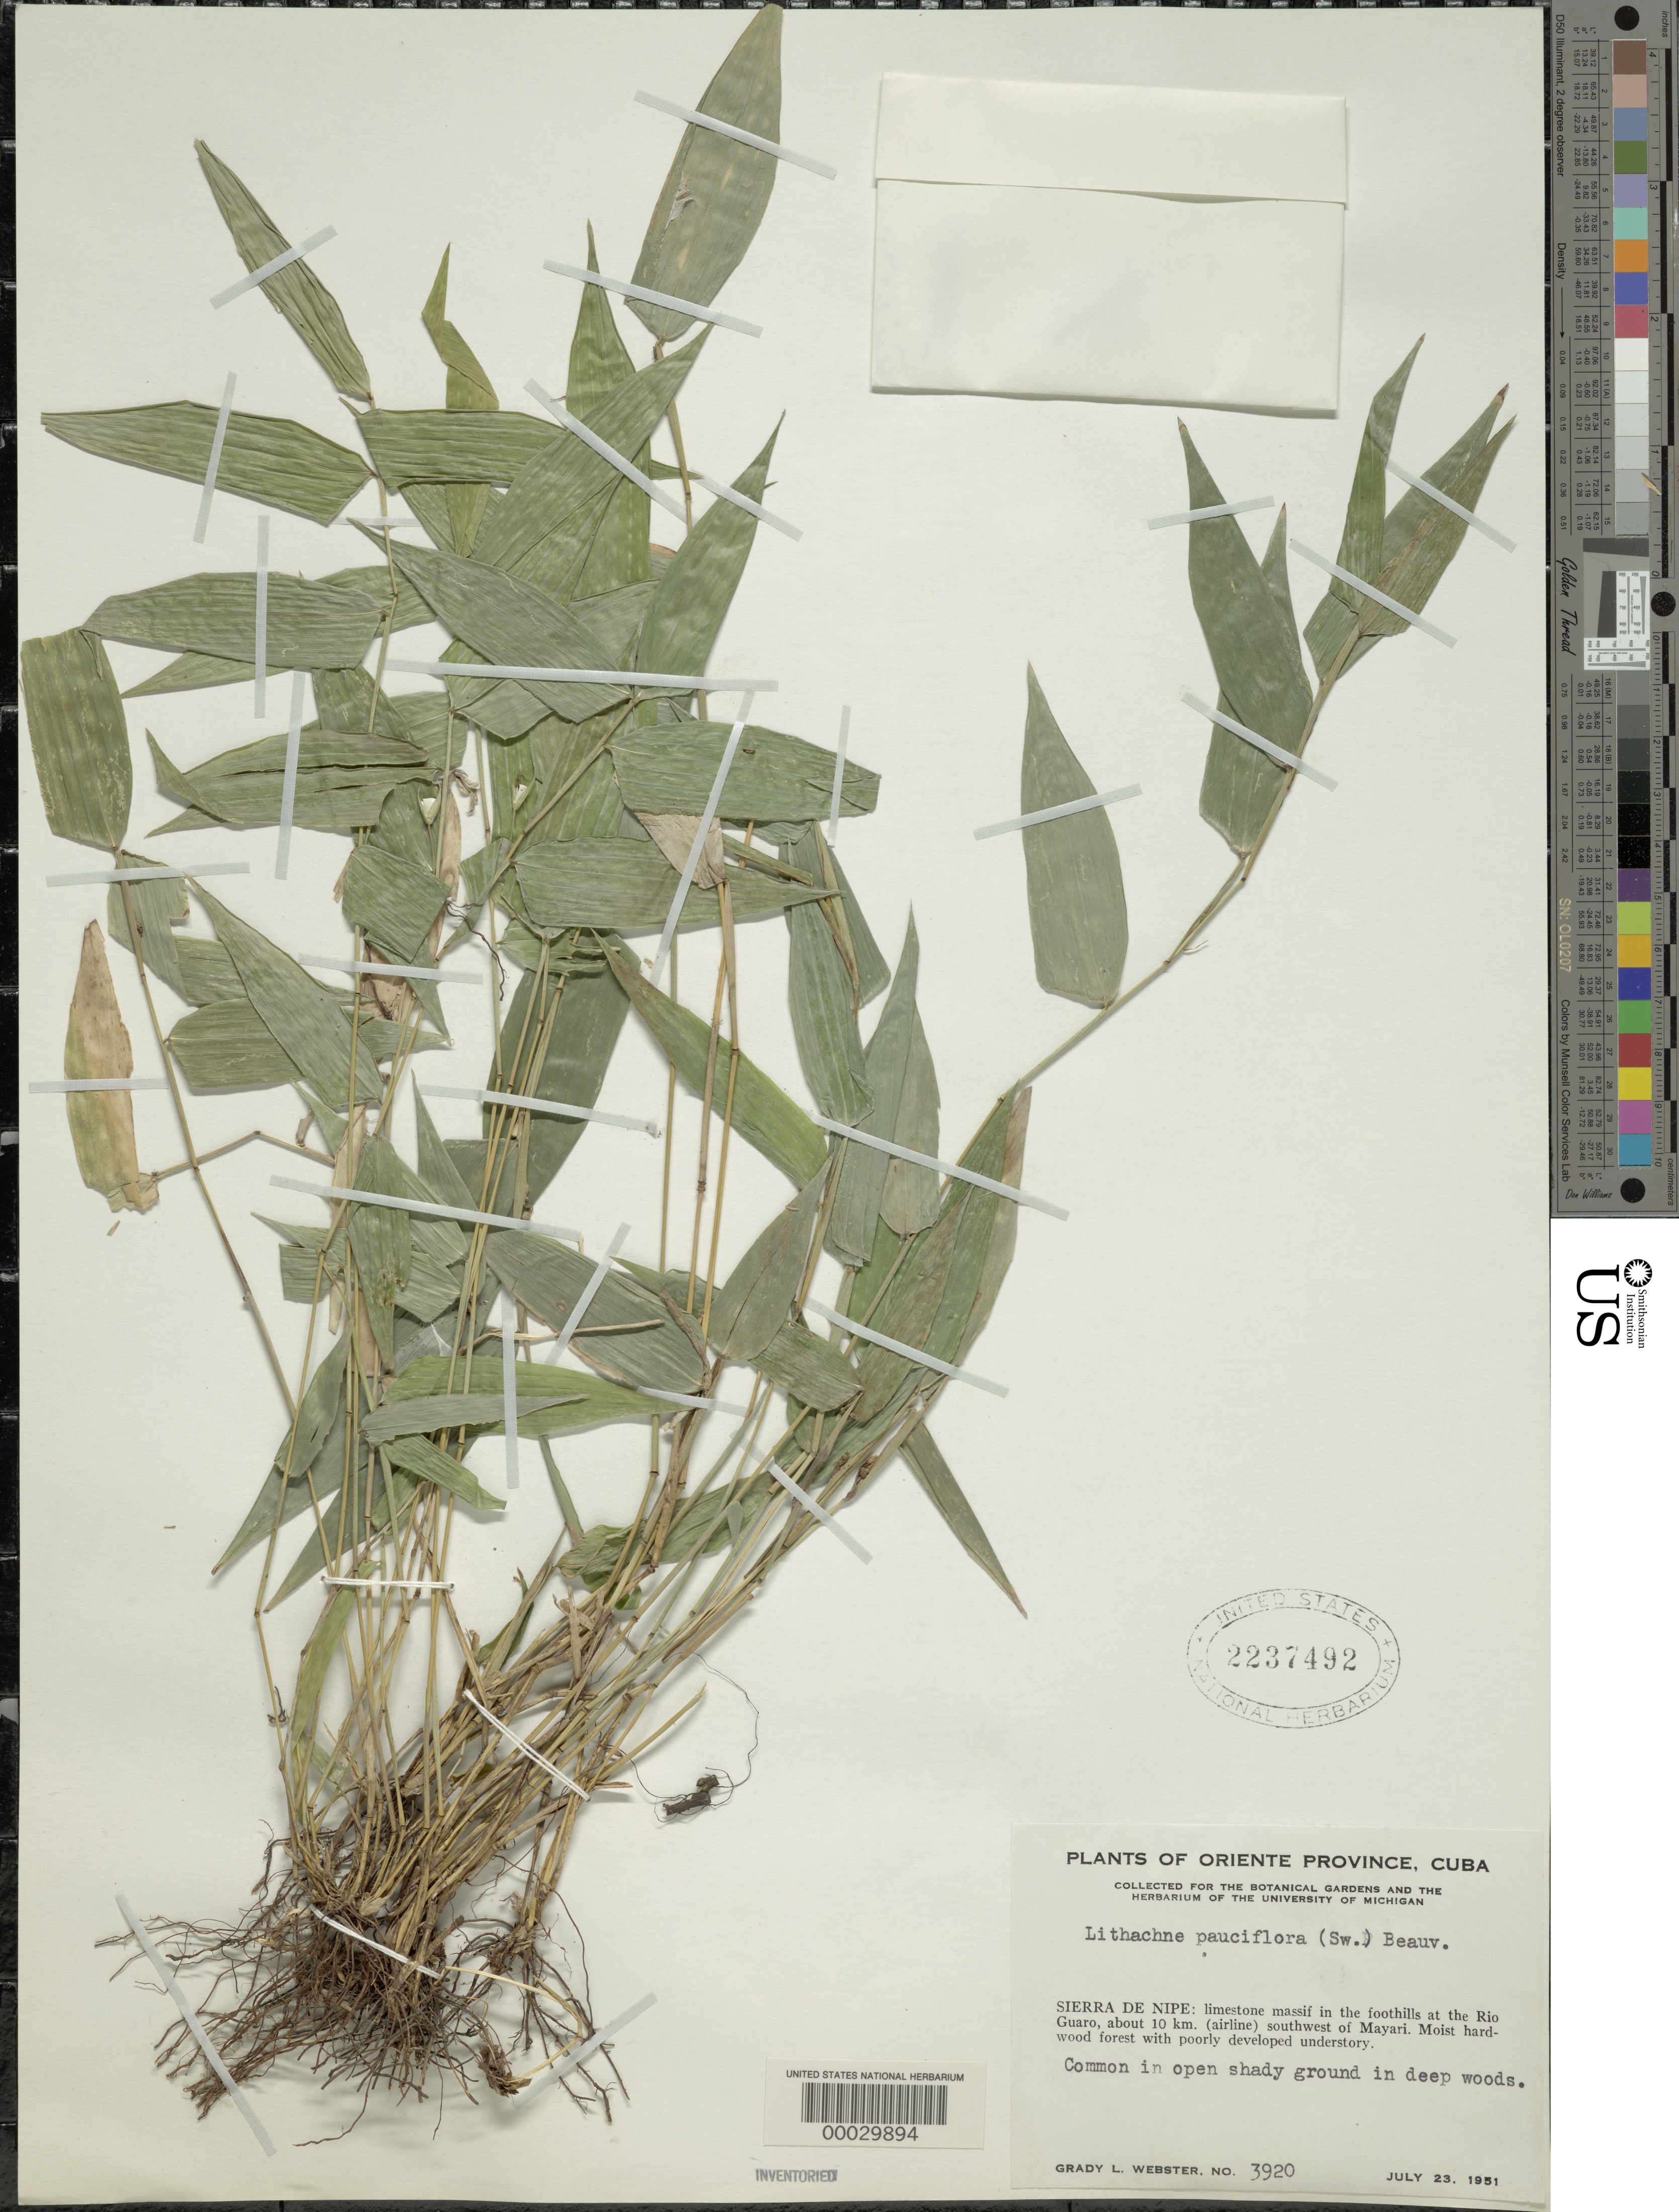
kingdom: Plantae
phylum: Tracheophyta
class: Liliopsida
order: Poales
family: Poaceae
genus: Lithachne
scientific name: Lithachne pauciflora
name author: (Sw.) P. Beauv.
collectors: G. L. Webster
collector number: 3920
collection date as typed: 23 Jul 1951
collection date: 1951-07-23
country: Cuba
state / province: Oriente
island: Greater Antilles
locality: Sierra de nipe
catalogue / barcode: US 2237492